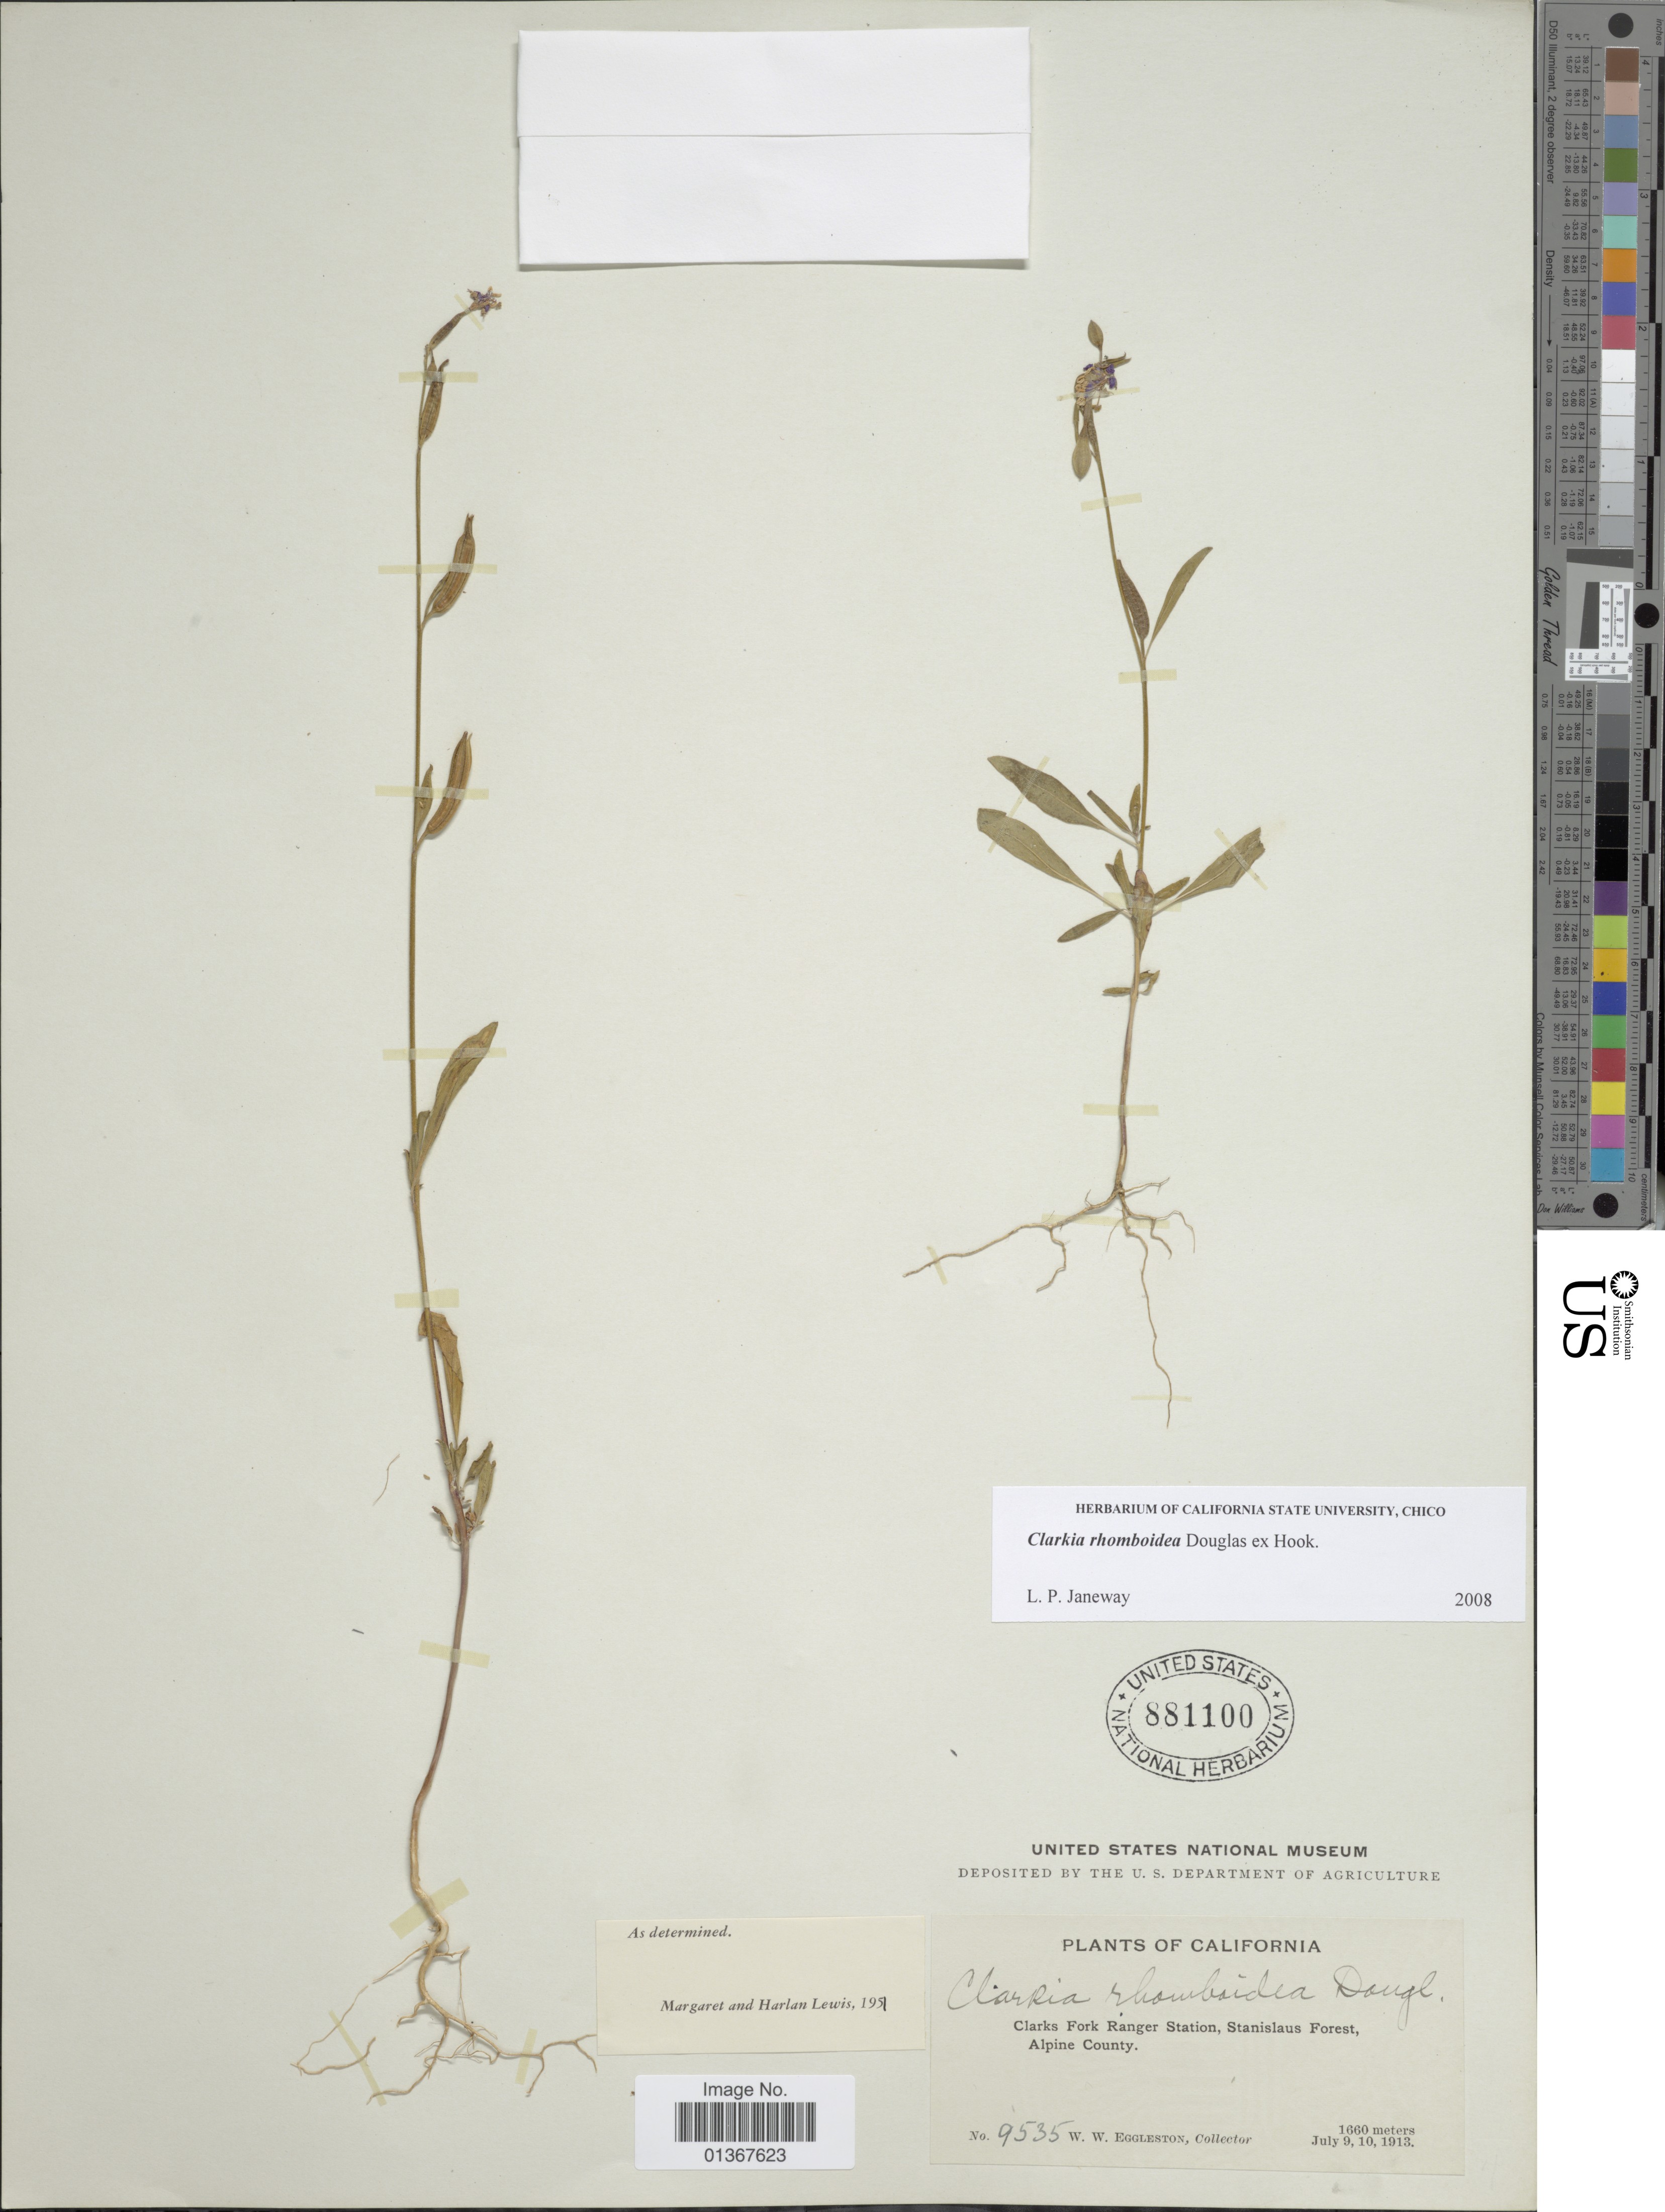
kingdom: Plantae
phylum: Tracheophyta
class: Magnoliopsida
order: Myrtales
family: Onagraceae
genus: Clarkia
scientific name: Clarkia rhomboidea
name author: Douglas ex Hook.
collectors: W. W. Eggleston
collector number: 9535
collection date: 1913-07-09/1913-07-10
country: United States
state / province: California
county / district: Alpine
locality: Clarks Fork Ranger Station, Stanislaus Forest, Alpine County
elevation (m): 1660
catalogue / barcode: US 881100